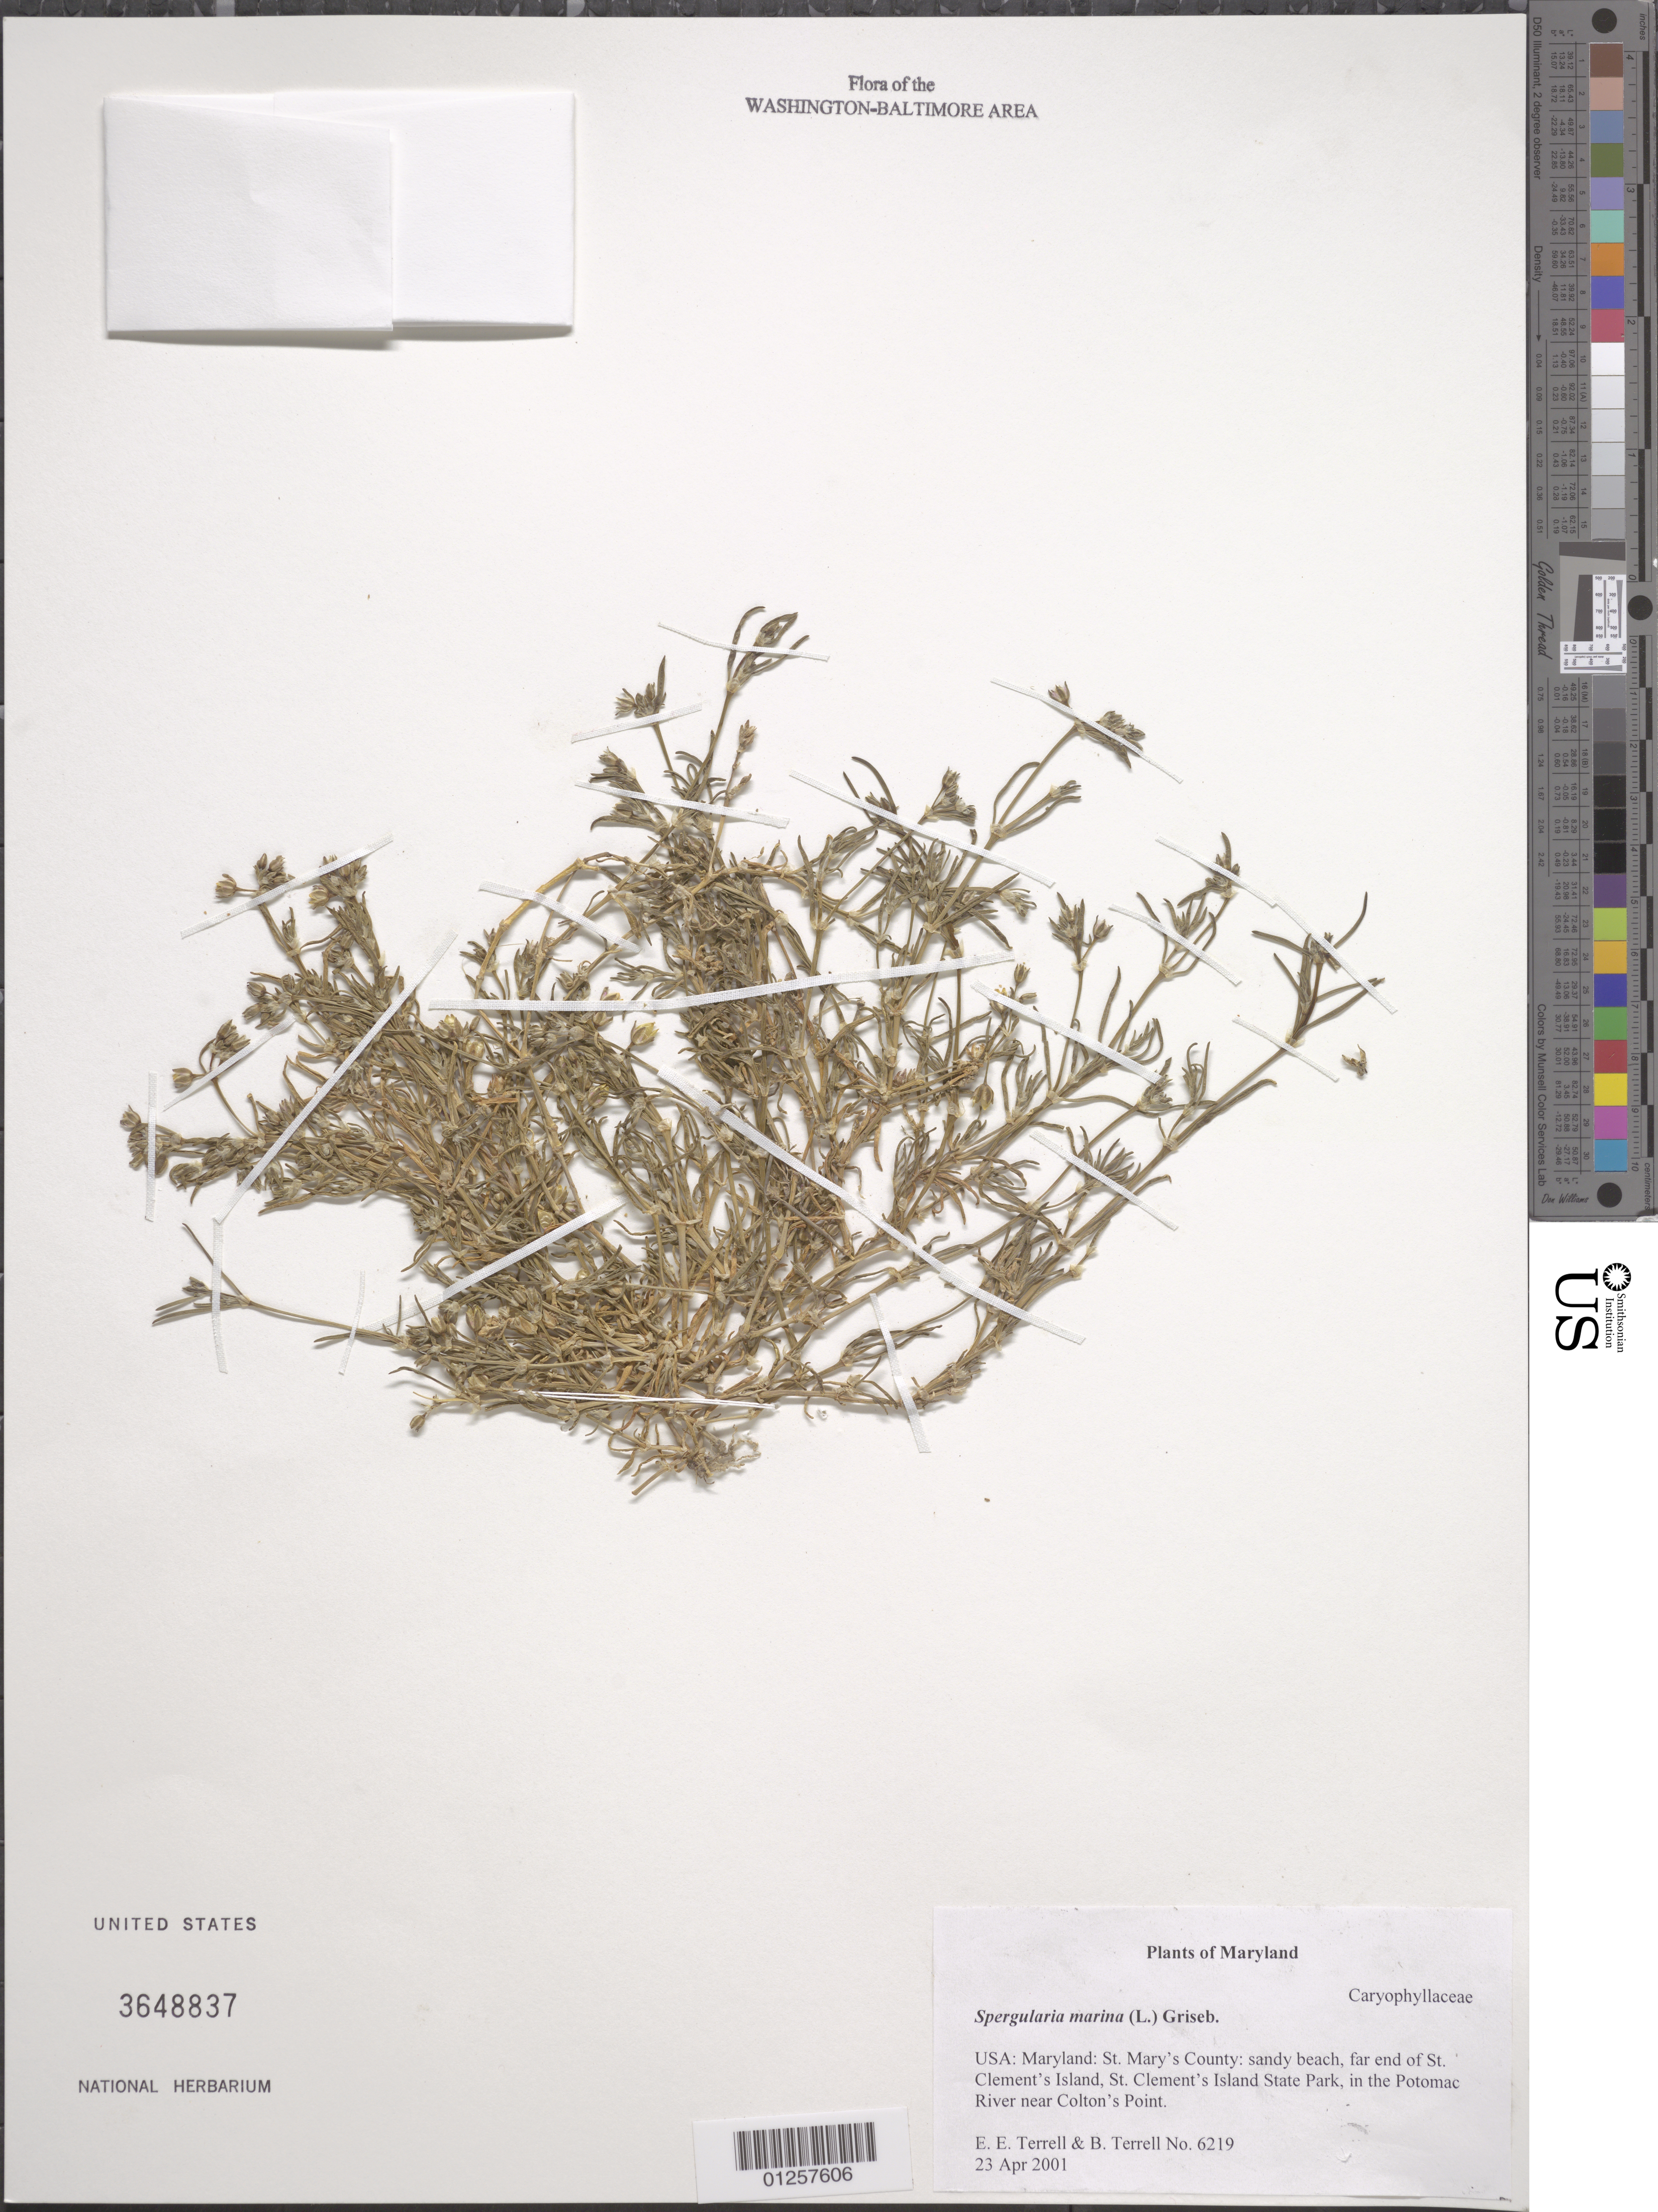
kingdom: Plantae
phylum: Tracheophyta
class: Magnoliopsida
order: Caryophyllales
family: Caryophyllaceae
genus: Spergularia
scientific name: Spergularia marina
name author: (L.) Griseb.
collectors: E. E. Terrell & B. Terrell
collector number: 6219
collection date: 2001-04-23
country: United States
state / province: Maryland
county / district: St. Mary's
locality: Sandy beach, far end of St. Clement's Island, St. Clement's Island Park, in the Potomac River near Colton's Point.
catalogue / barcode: US 3648837